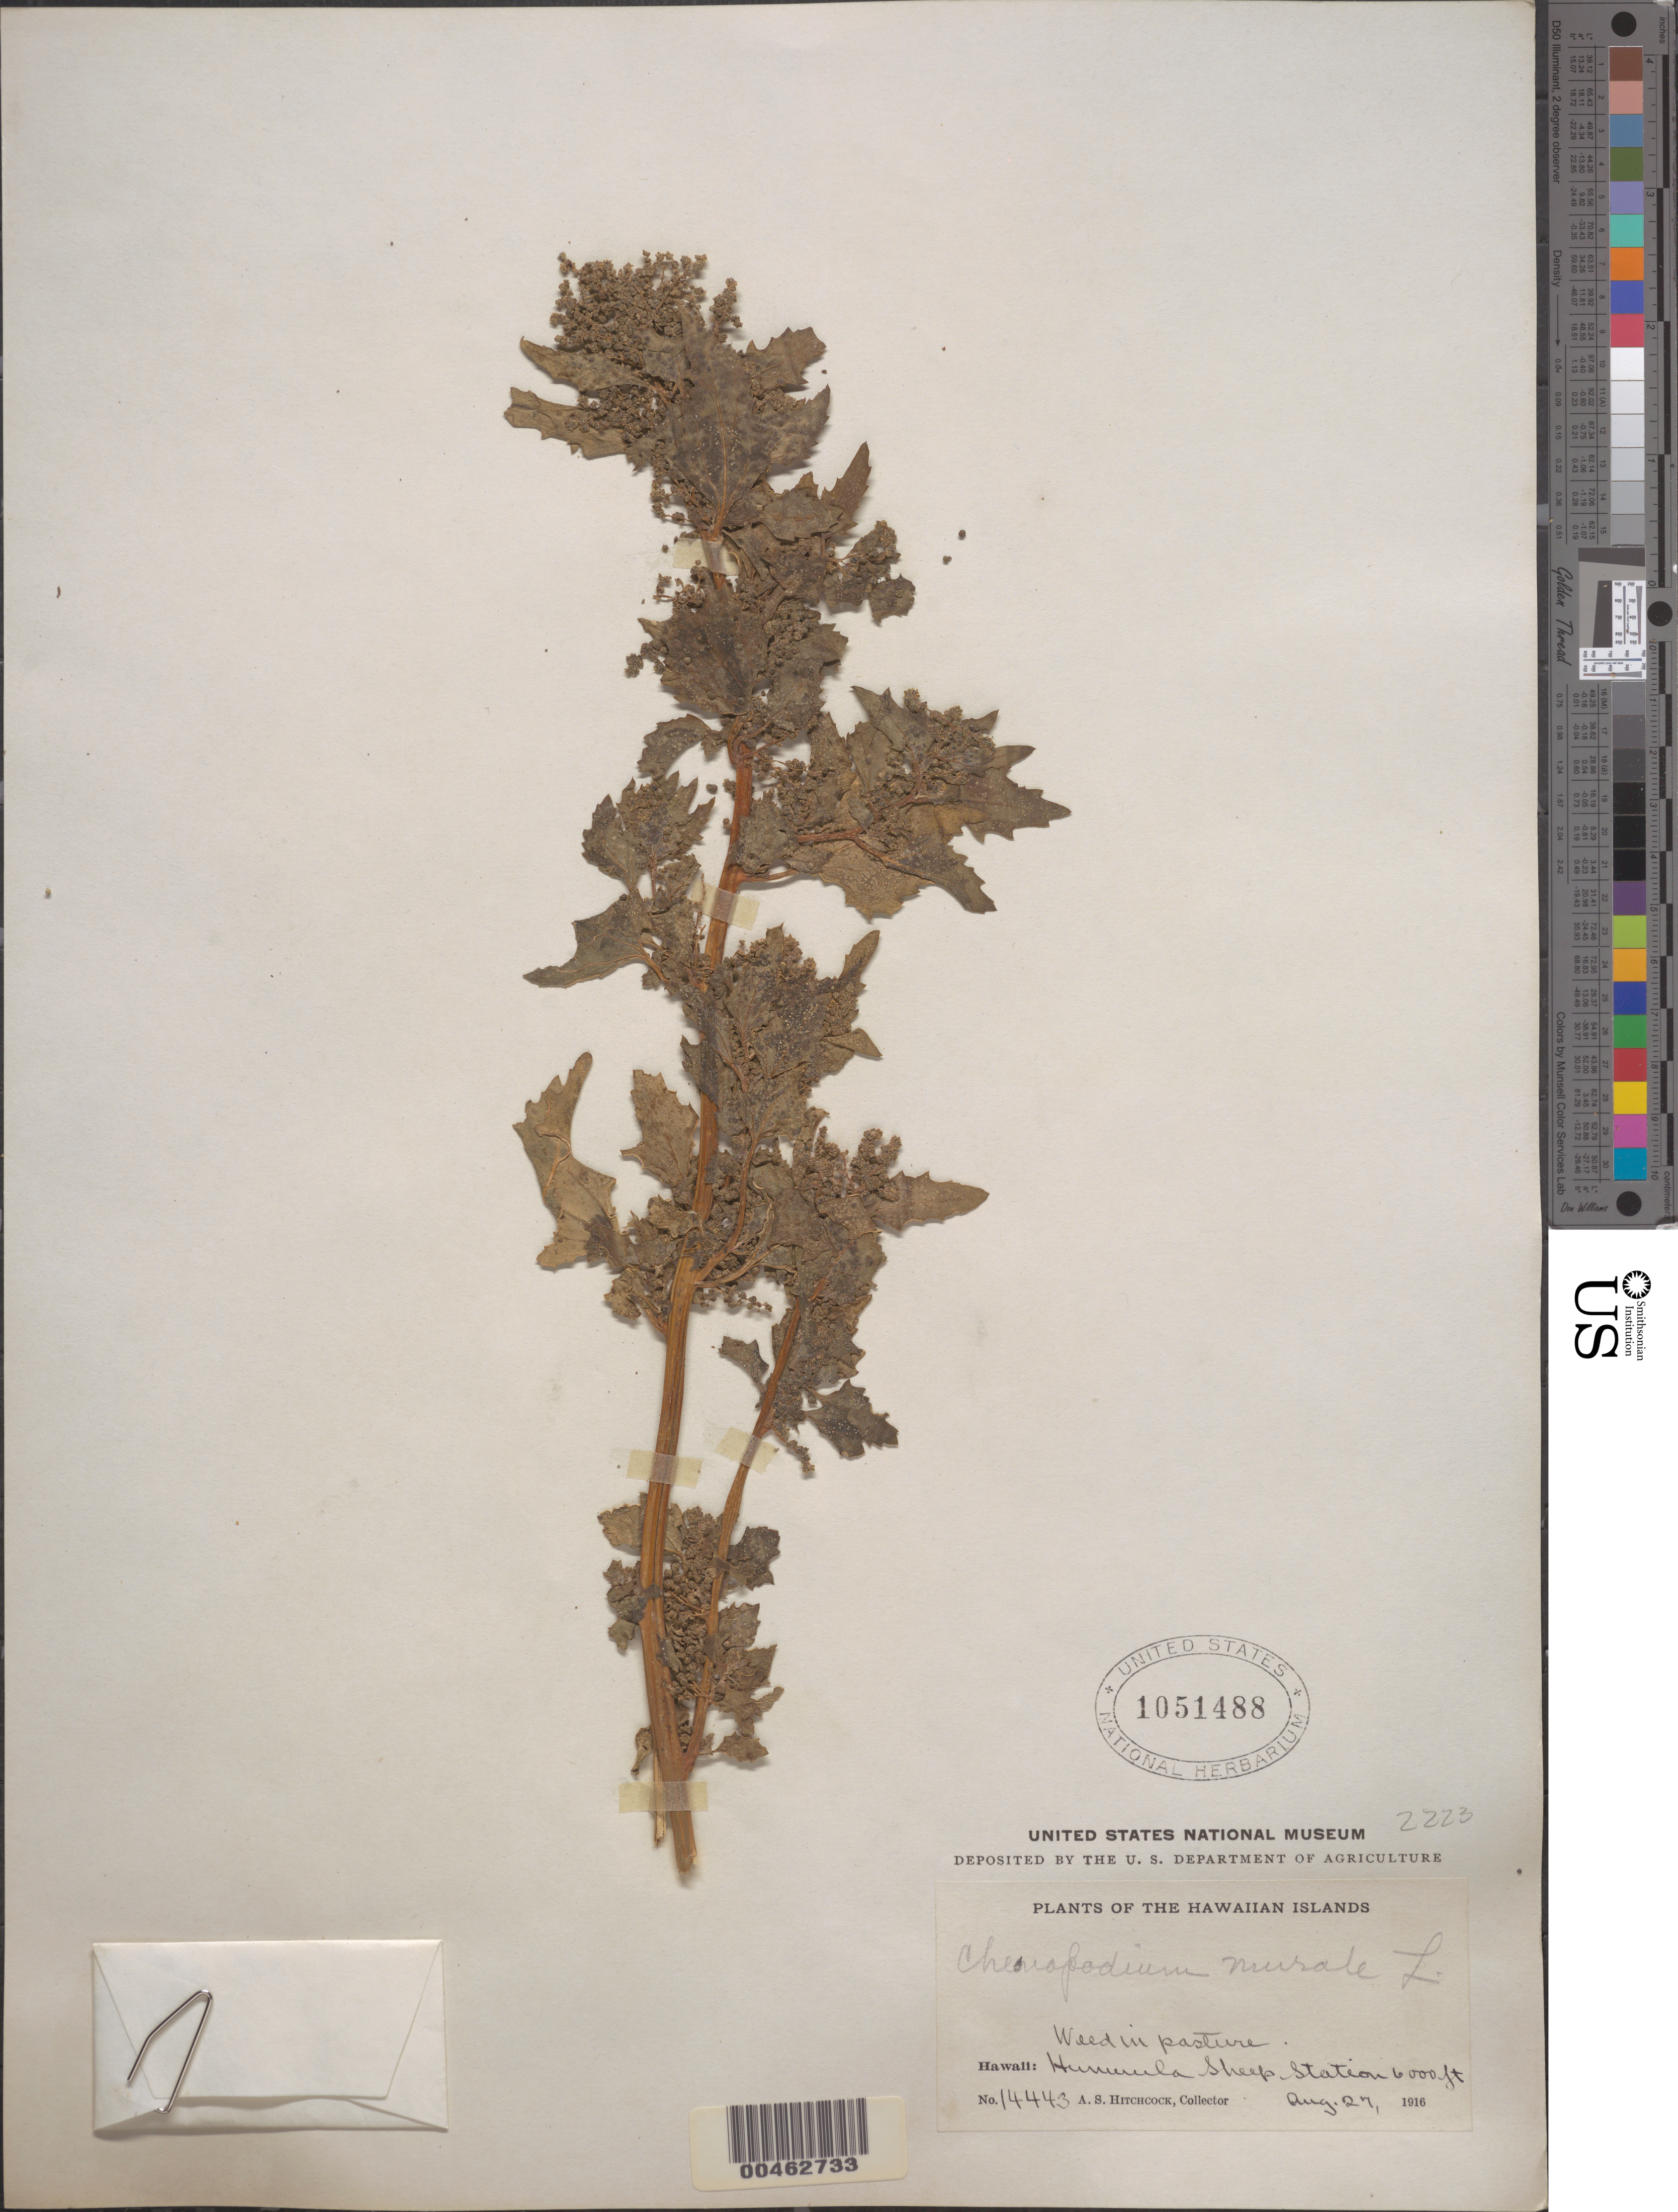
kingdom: Plantae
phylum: Tracheophyta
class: Magnoliopsida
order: Caryophyllales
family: Amaranthaceae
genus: Chenopodiastrum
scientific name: Chenopodiastrum murale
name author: (L.) S. Fuentes et al.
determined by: Wagner, W. L., (BOT), Smithsonian Institution - National Museum of Natural History (UNITED STATES)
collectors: A. S. Hitchcock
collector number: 14443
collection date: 1916-08-27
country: United States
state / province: Hawaii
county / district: Hawaii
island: Hawaii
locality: The Hawaiian Islands. Hunuula Sheep station.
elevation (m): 1829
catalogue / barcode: US 1051488